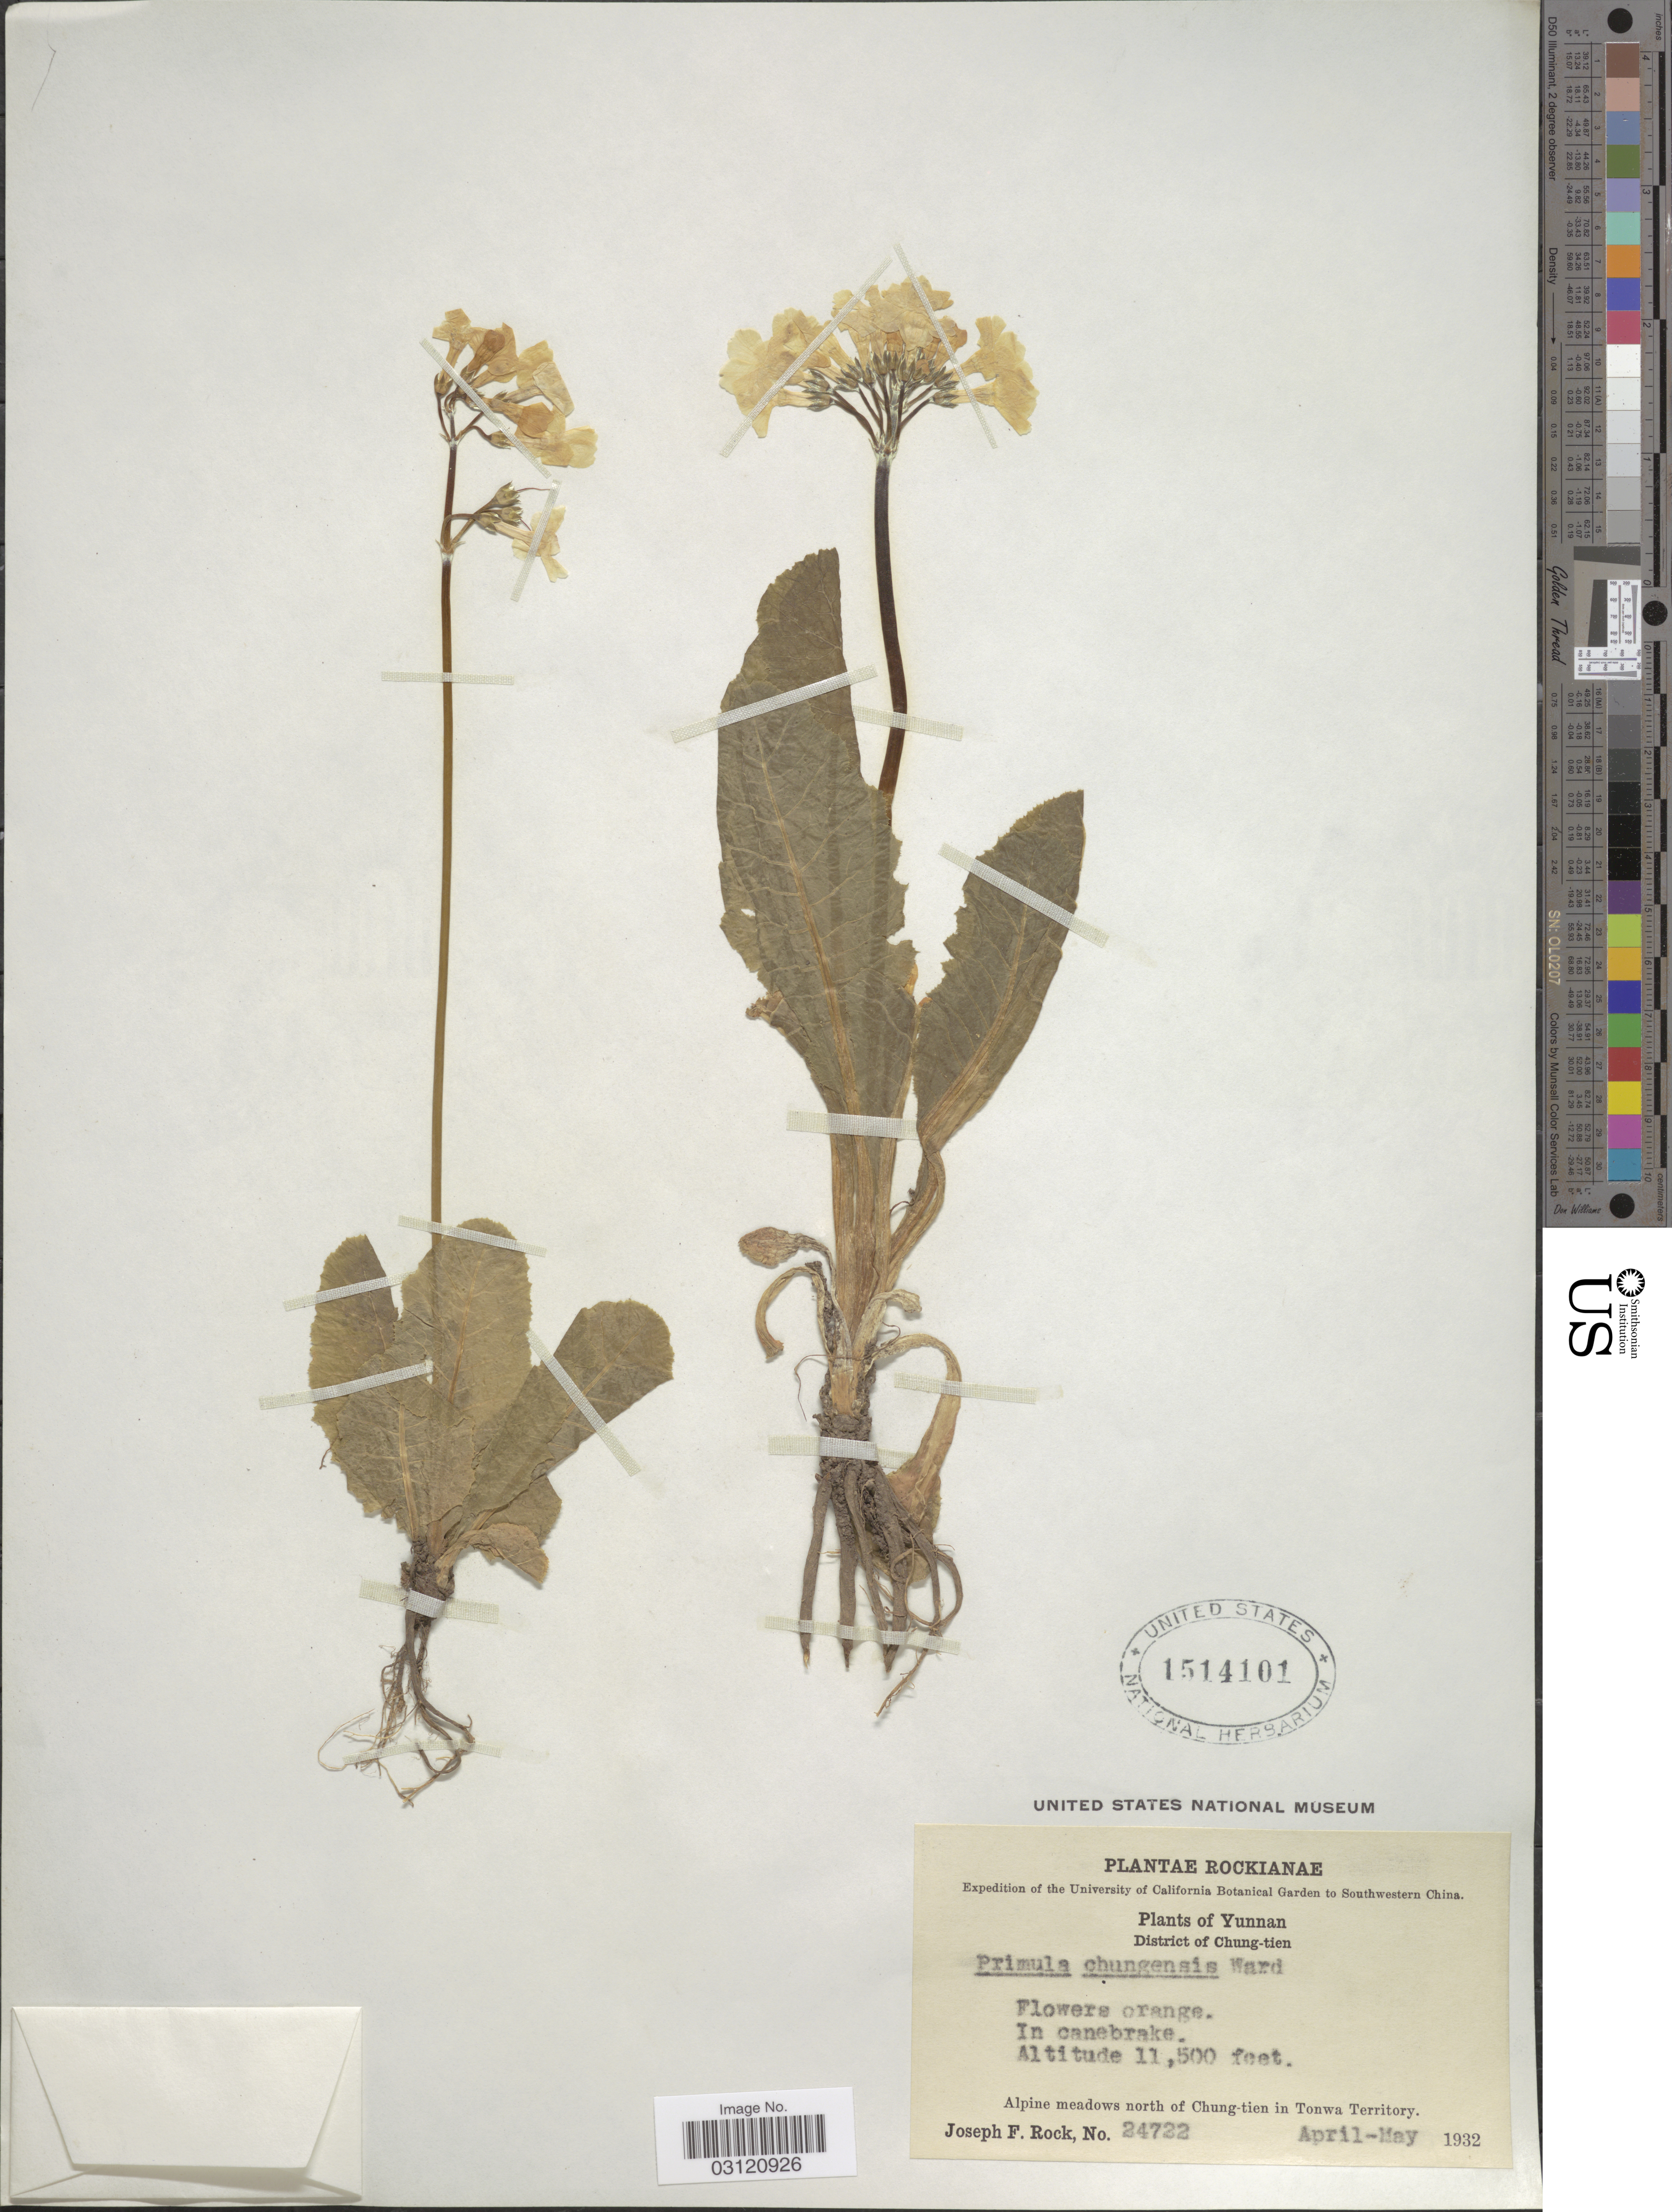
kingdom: Plantae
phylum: Tracheophyta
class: Magnoliopsida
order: Ericales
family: Primulaceae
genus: Primula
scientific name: Primula chungensis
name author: Balf. f. & Kingdon-Ward in Balf. f.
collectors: J. F. Rock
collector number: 24722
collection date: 1932-04/1932-05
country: China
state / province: Yunnan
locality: Southwestern China. District of Chung-tien. Alpine meadows north of Chung-tien in Tonwa Territory.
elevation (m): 3505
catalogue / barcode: US 1514101